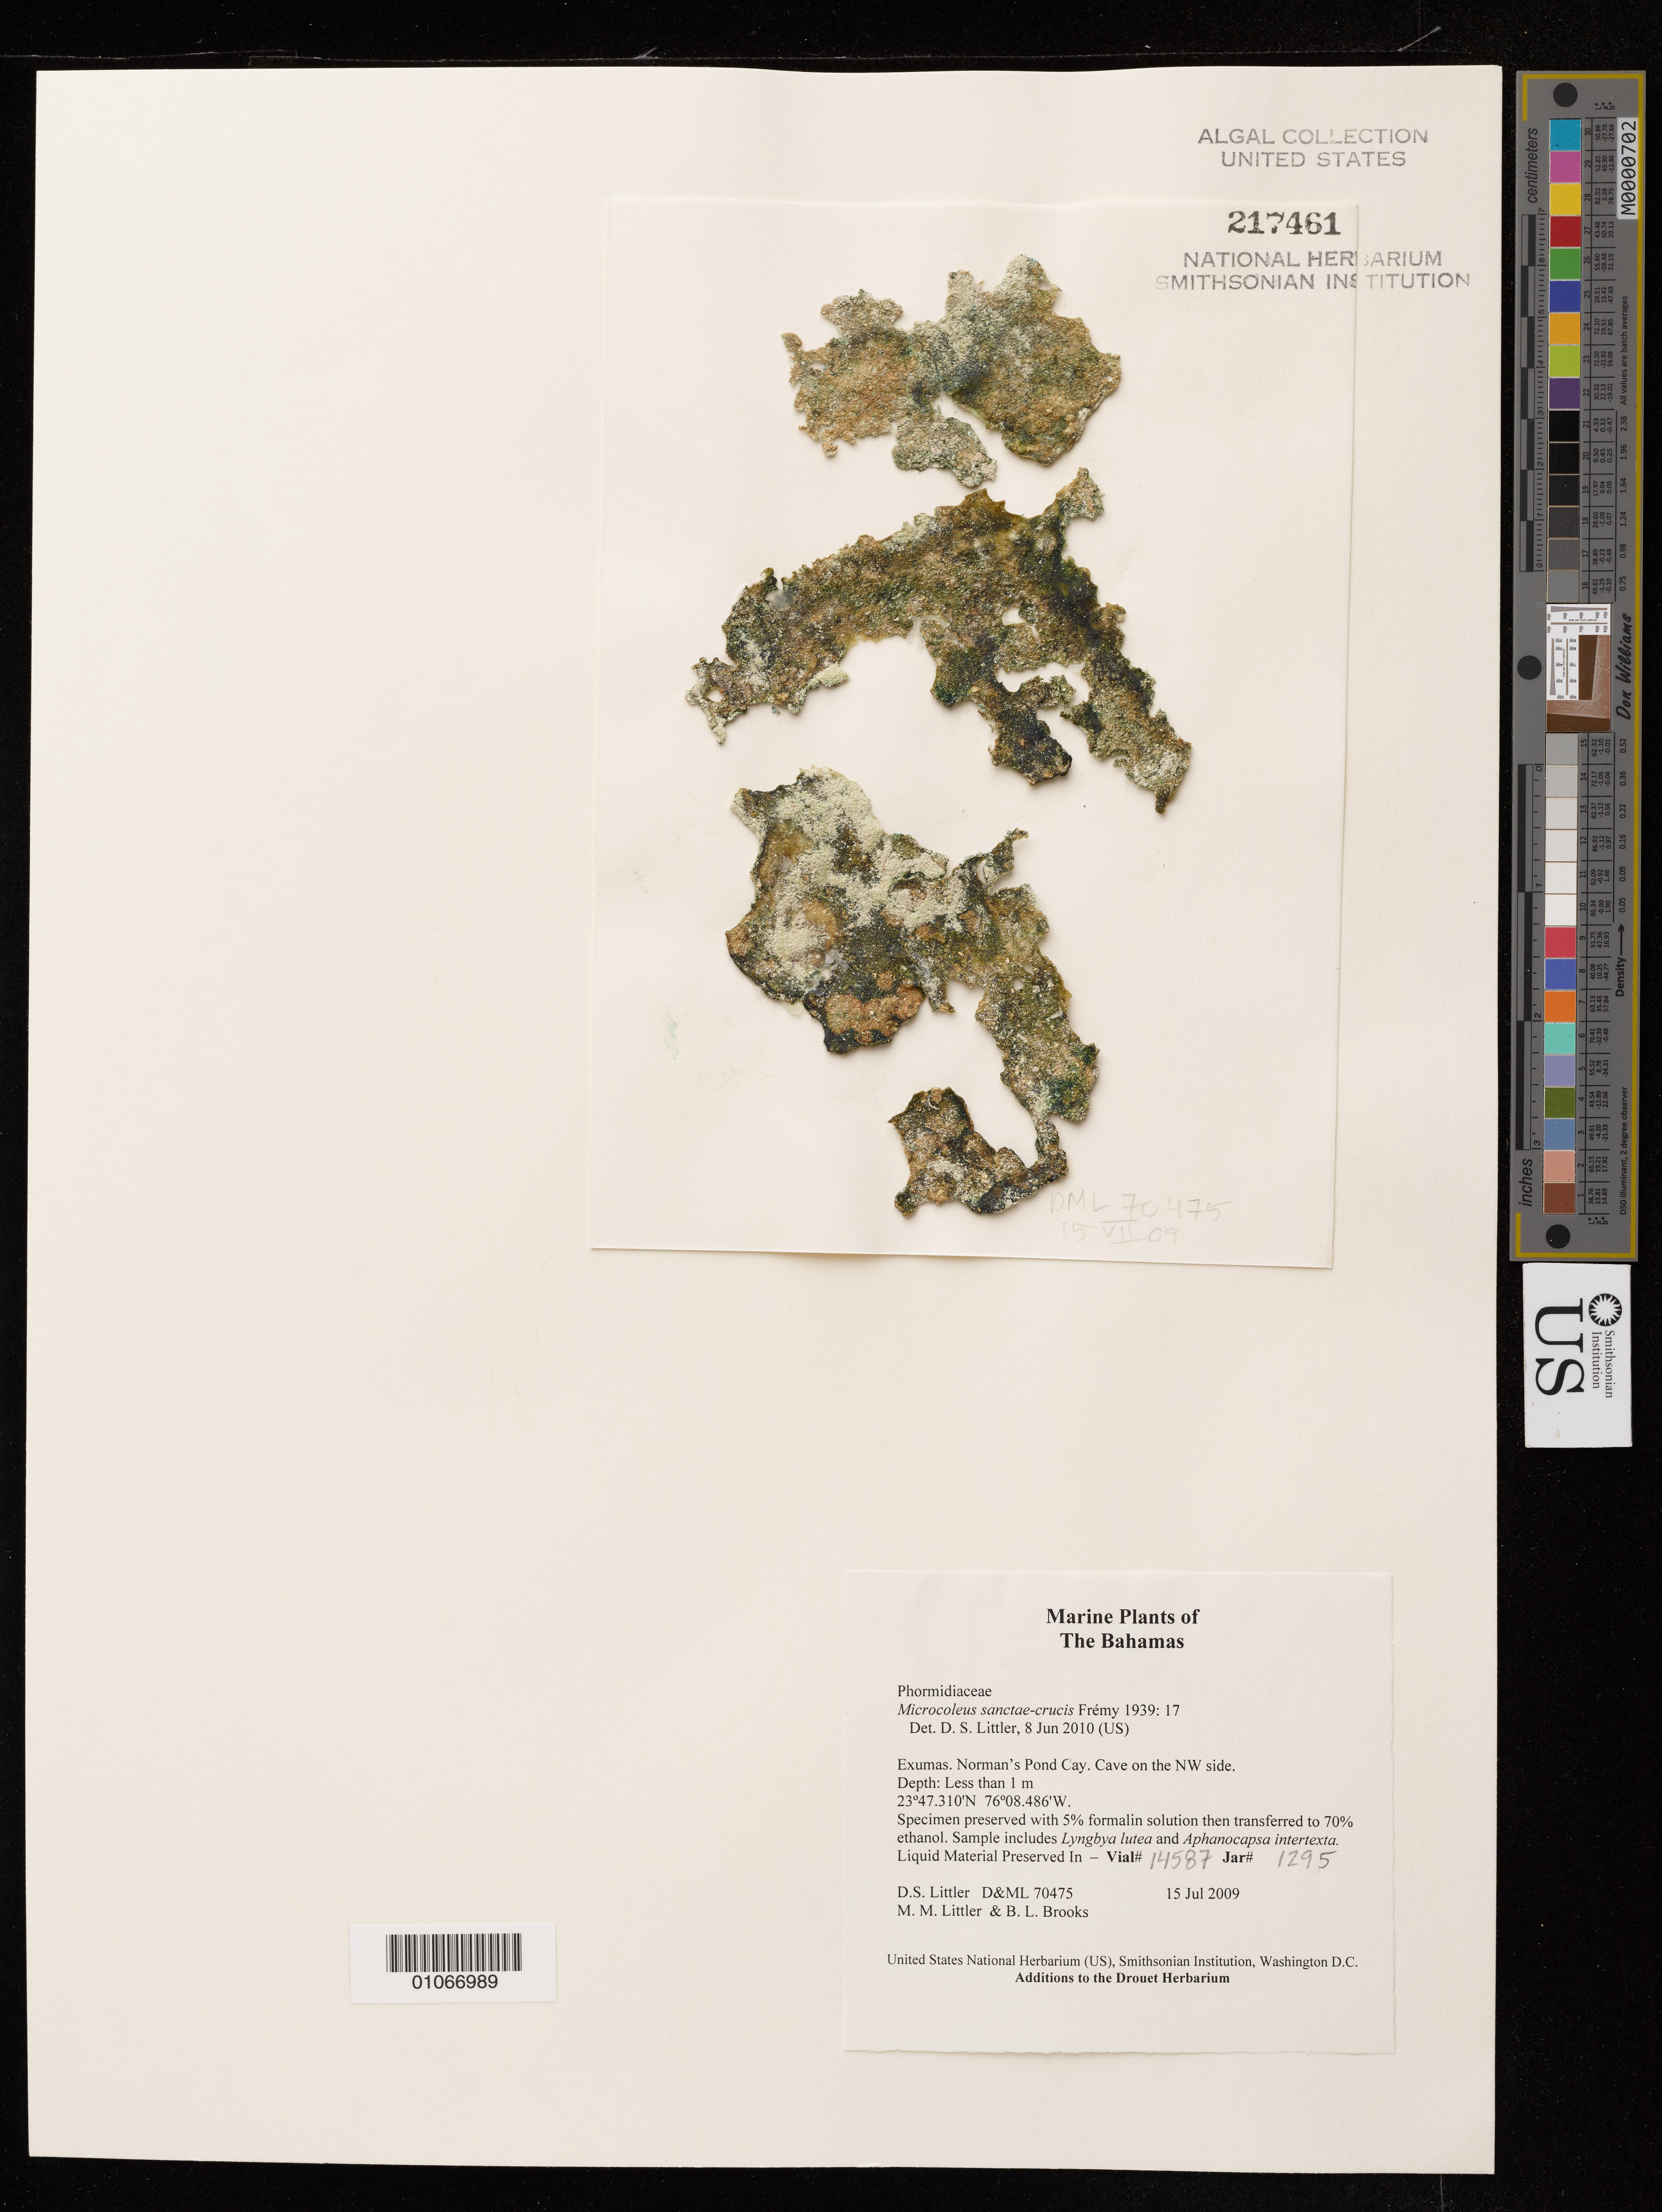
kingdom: Bacteria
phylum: Cyanobacteria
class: Cyanobacteriia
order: Cyanobacteriales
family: Microcoleaceae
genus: Microcoleus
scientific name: Microcoleus sanctae-crucis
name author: Frémy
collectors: D. S. Littler, M. M. Littler & B. L. Brooks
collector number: D&ML70475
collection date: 2009-07-15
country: Bahamas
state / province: Exuma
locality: Norman's Pond Cay. Cave on the NW side.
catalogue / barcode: US 217461